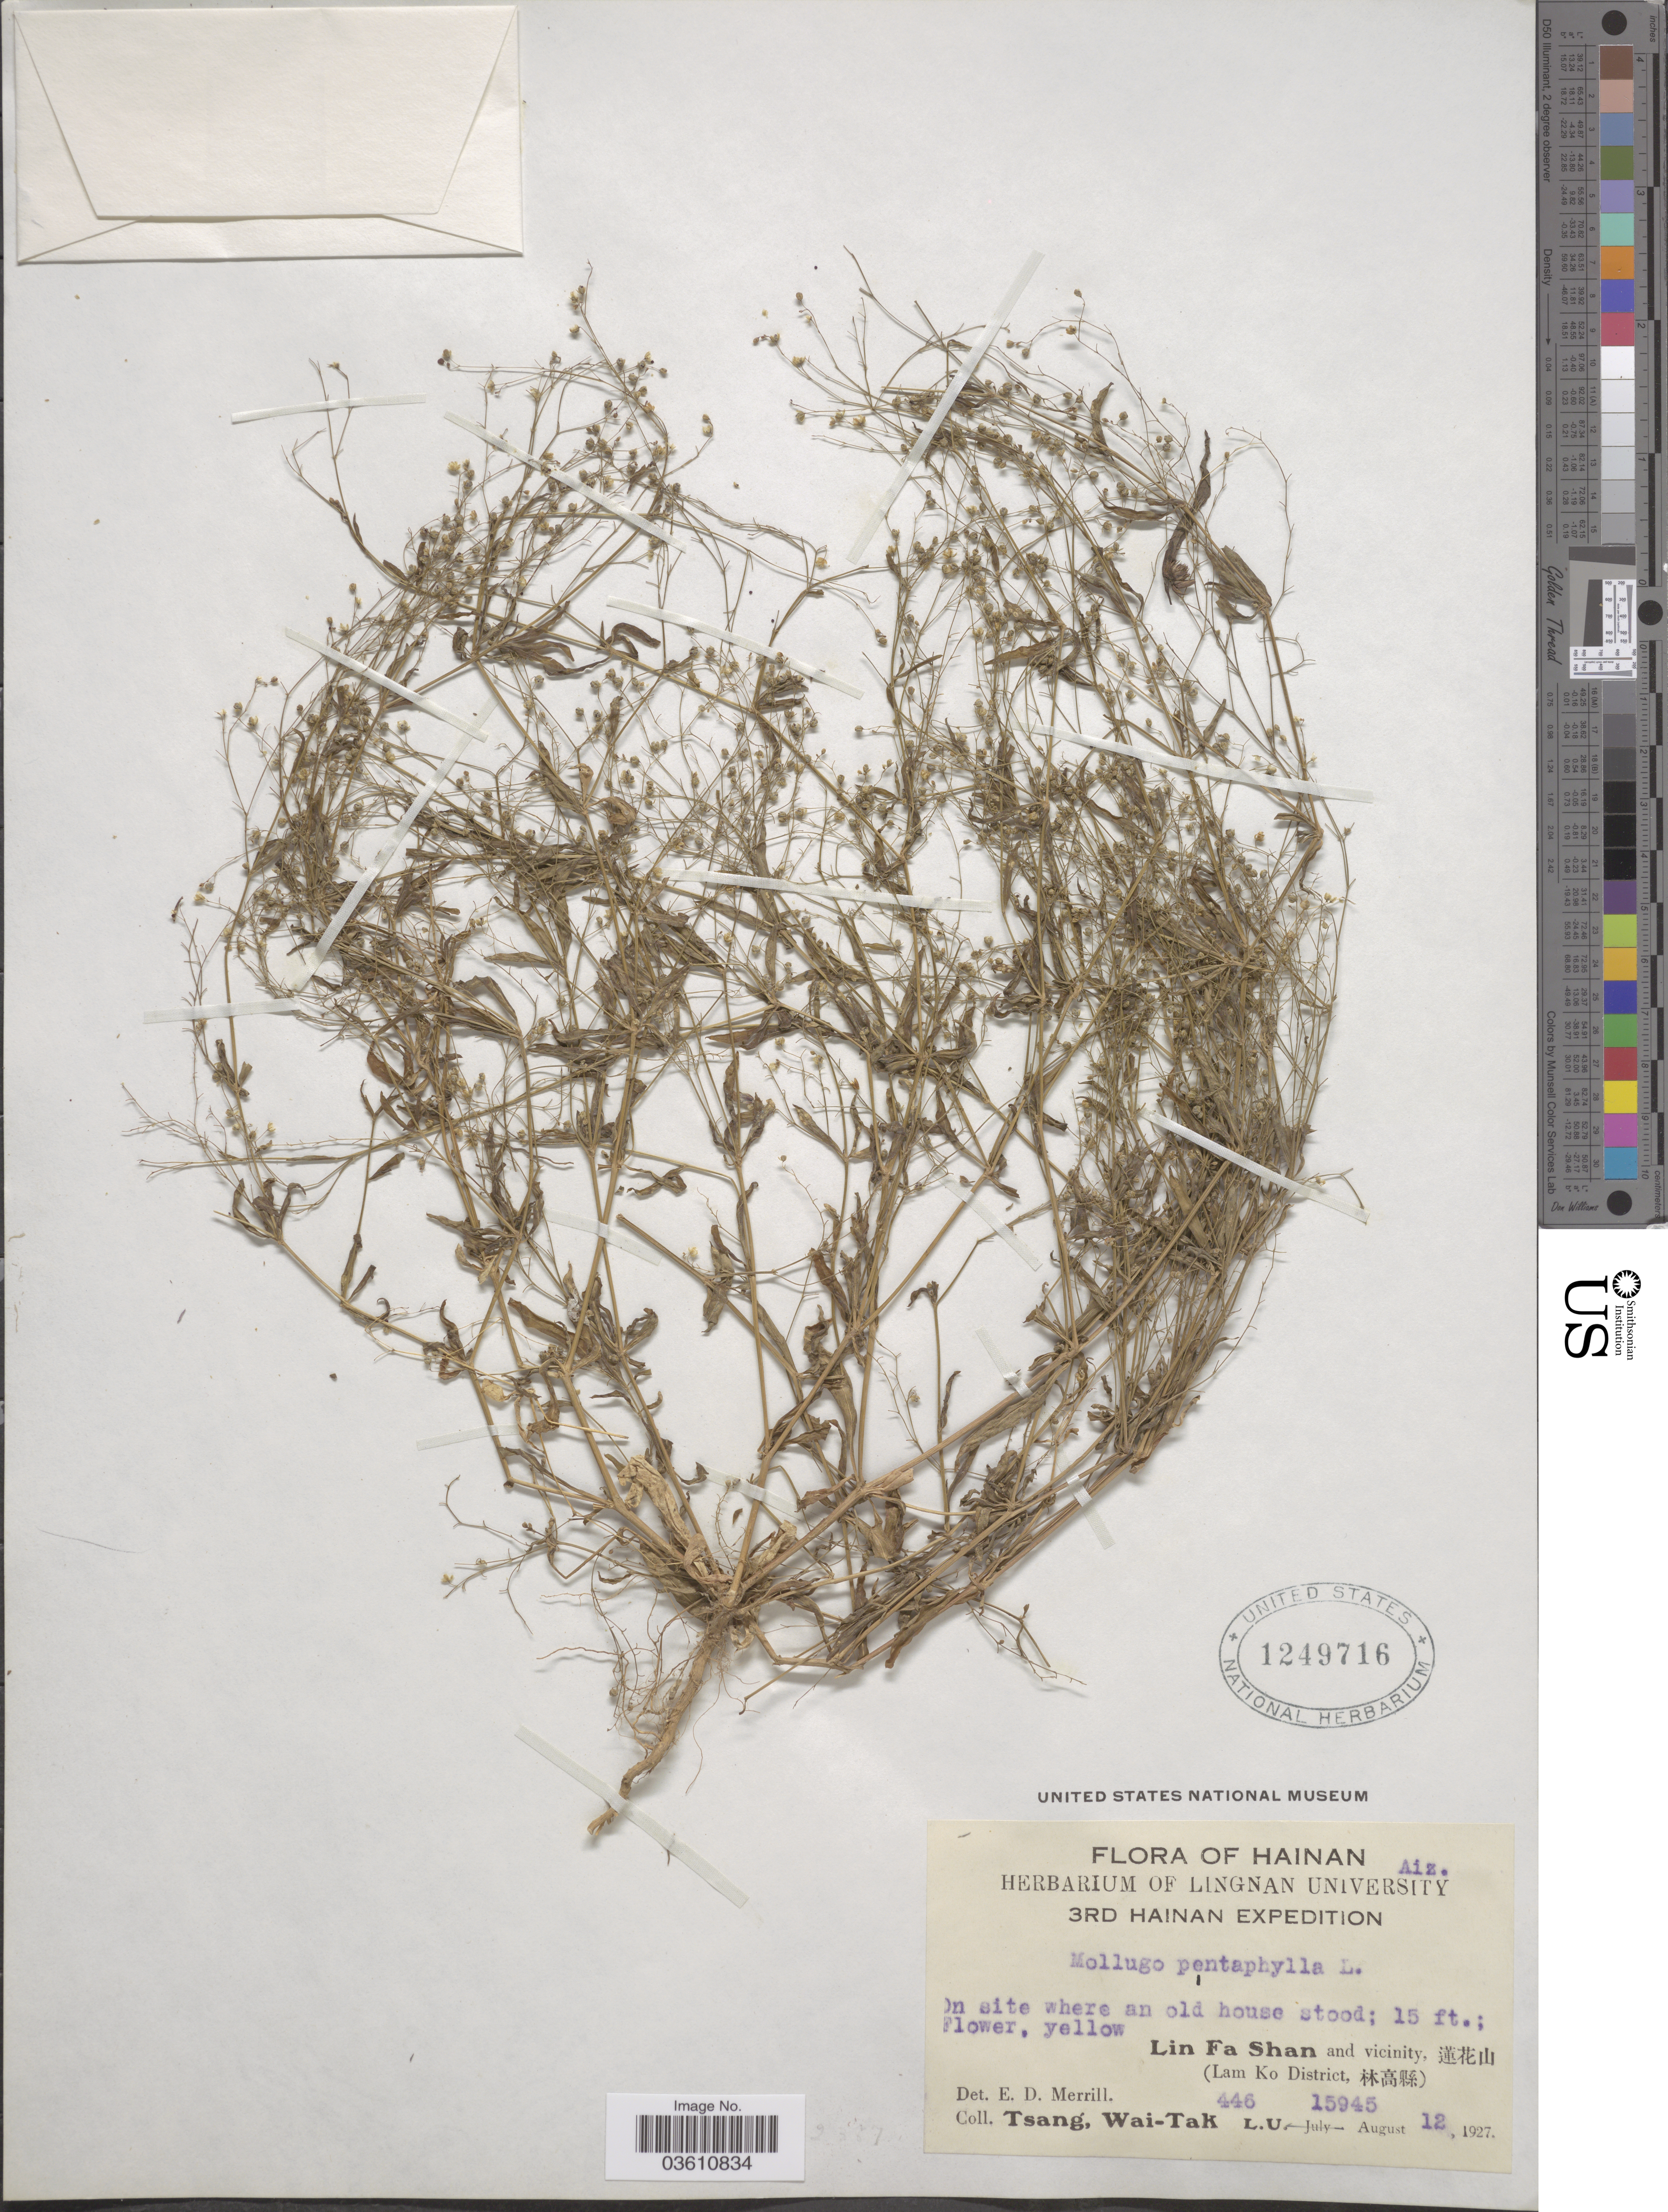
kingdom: Plantae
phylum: Tracheophyta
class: Magnoliopsida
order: Caryophyllales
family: Molluginaceae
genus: Trigastrotheca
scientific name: Trigastrotheca pentaphylla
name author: (L.) Thulin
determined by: Strong, Mark T., (BOT), Smithsonian Institution - National Museum of Natural History (UNITED STATES)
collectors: W. T. Tsang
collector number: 446L.U.15945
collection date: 1927-08-12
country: China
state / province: Hainan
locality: LFa Shan and vicinity, (Lam Ko District.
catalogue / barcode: US 1249716